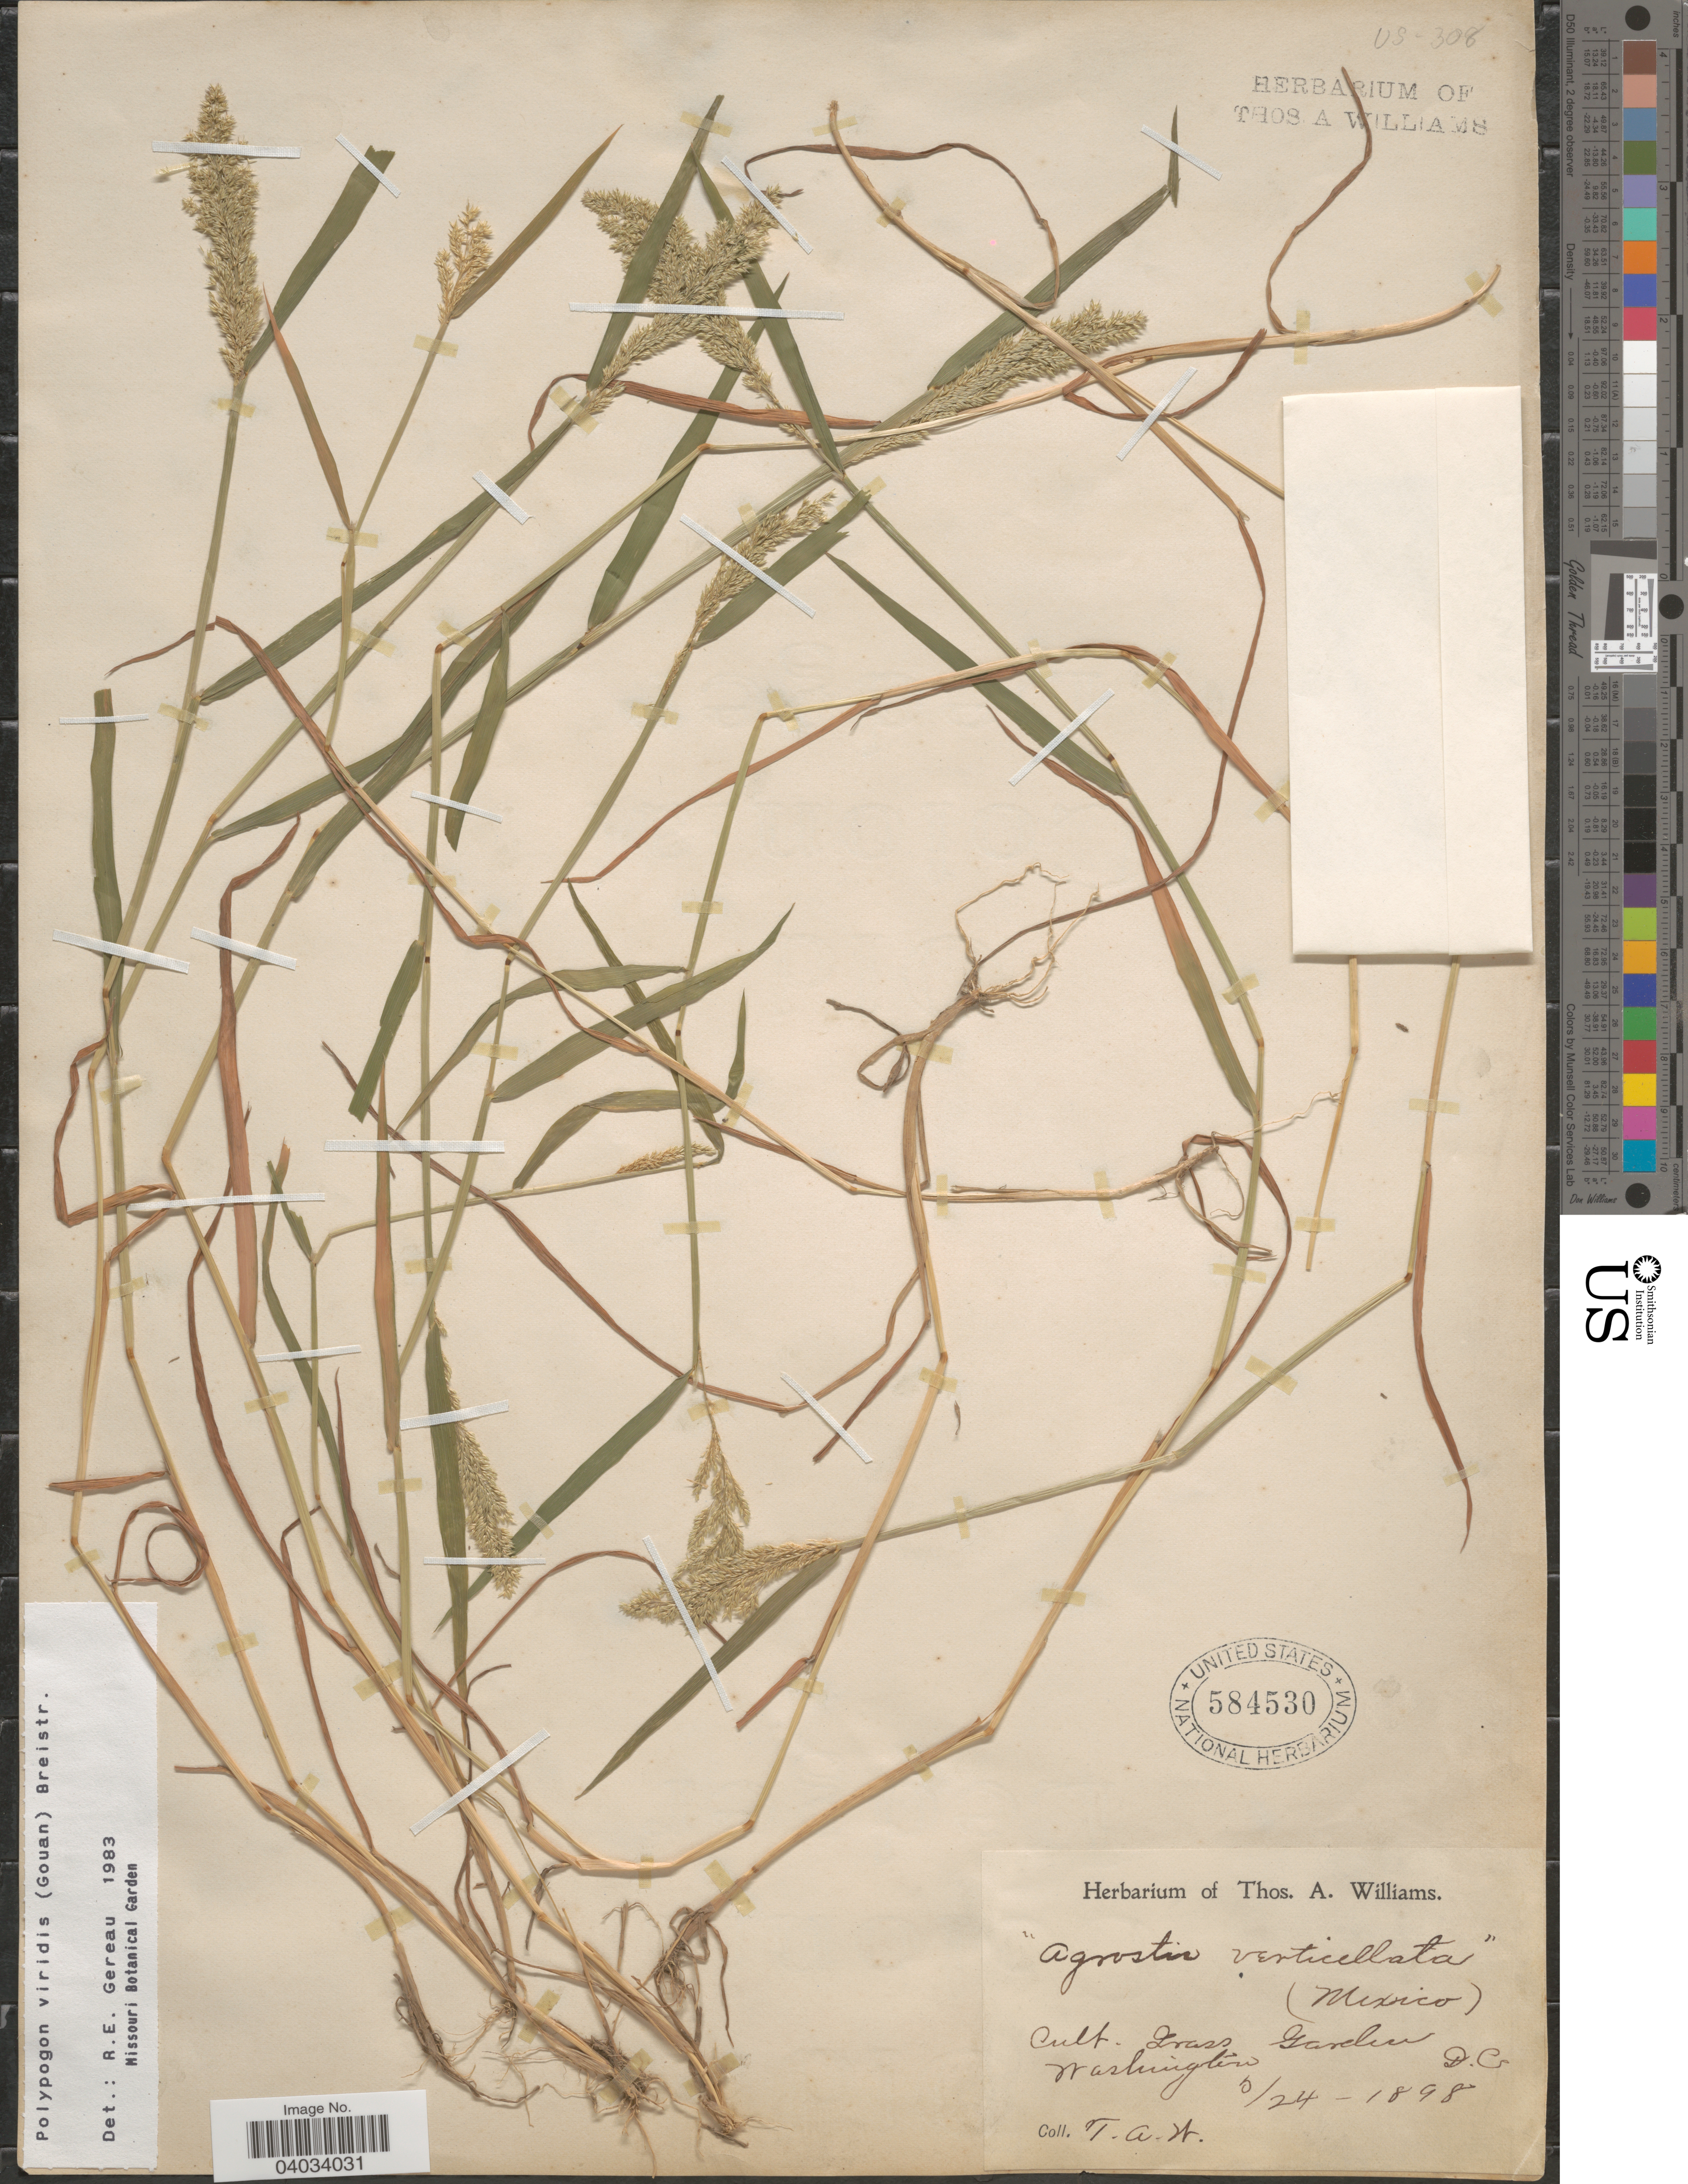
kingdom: Plantae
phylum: Tracheophyta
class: Liliopsida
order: Poales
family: Poaceae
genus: Polypogon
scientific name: Polypogon viridis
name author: (Gouan) Breistroffer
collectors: T. A. Williams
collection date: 1898-05-24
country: United States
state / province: District of Columbia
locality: Grass Garden. Washington.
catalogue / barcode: US 584530